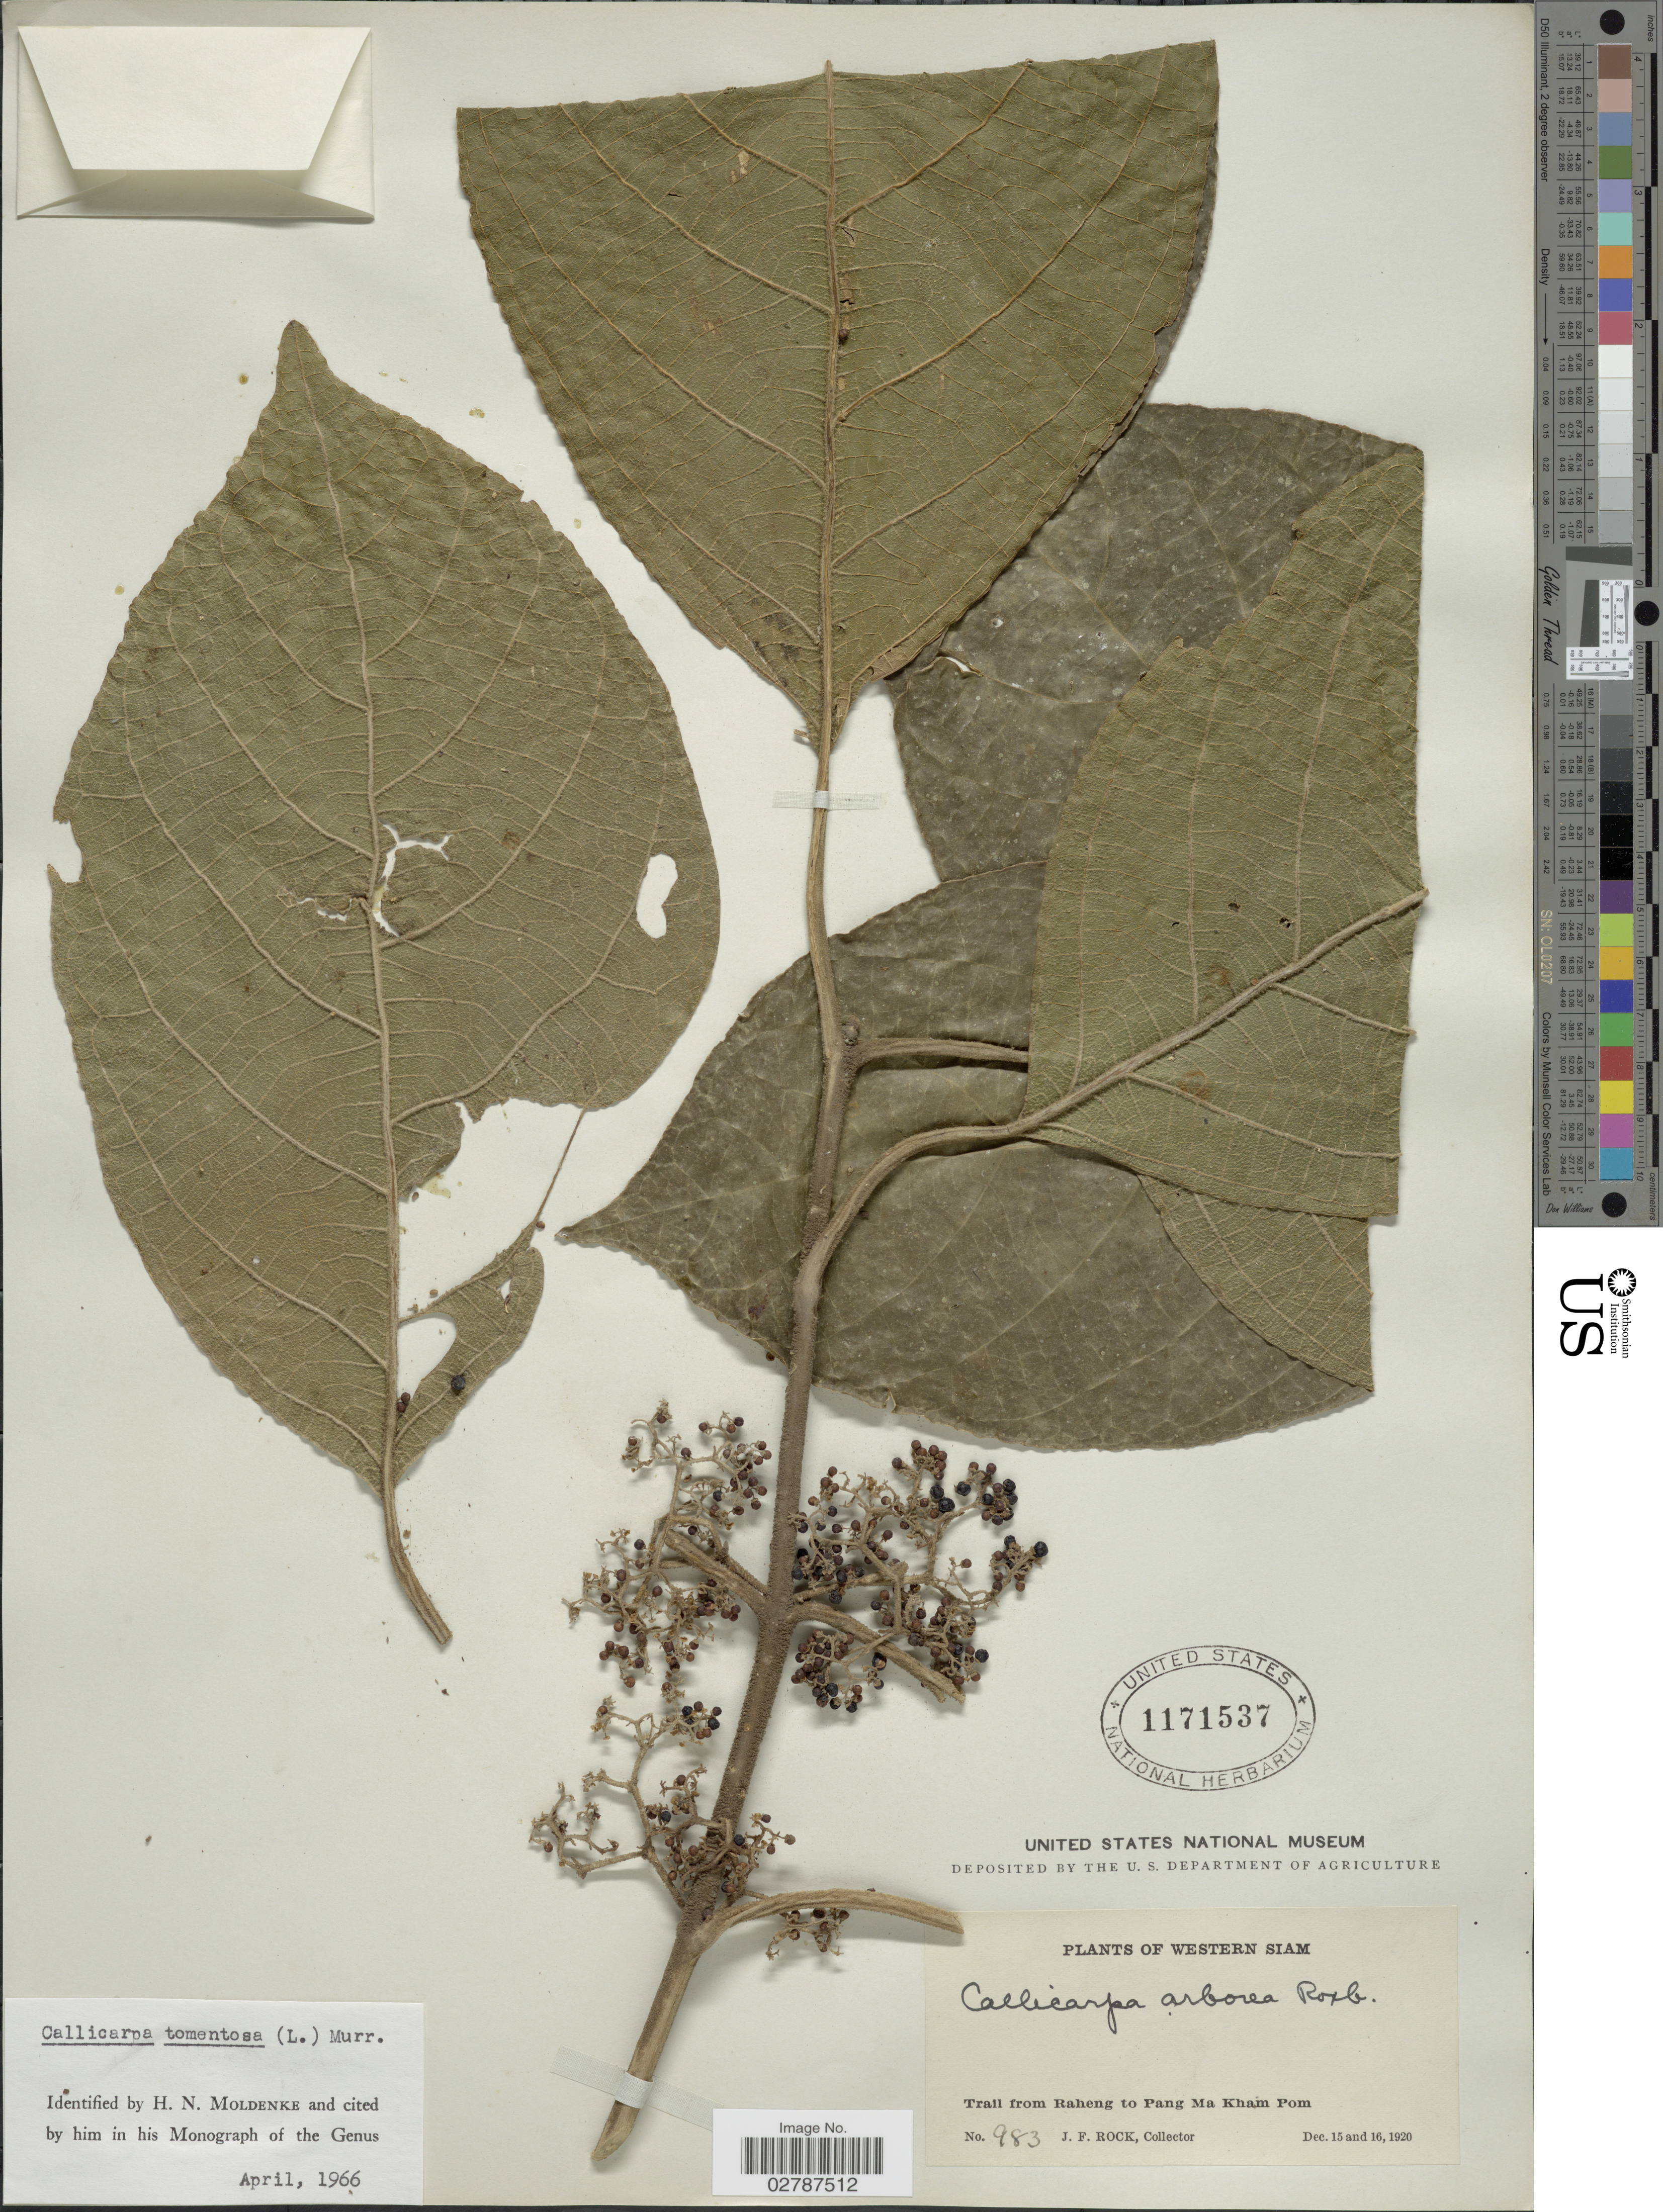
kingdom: Plantae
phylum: Tracheophyta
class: Magnoliopsida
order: Lamiales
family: Lamiaceae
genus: Callicarpa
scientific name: Callicarpa tomentosa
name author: (L.) L.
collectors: J. Rock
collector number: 983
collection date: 1920-12-15/1920-12-16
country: Thailand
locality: Western Siam. Trail from Raheng to Pang Ma Kham Pom.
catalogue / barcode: US 1171537